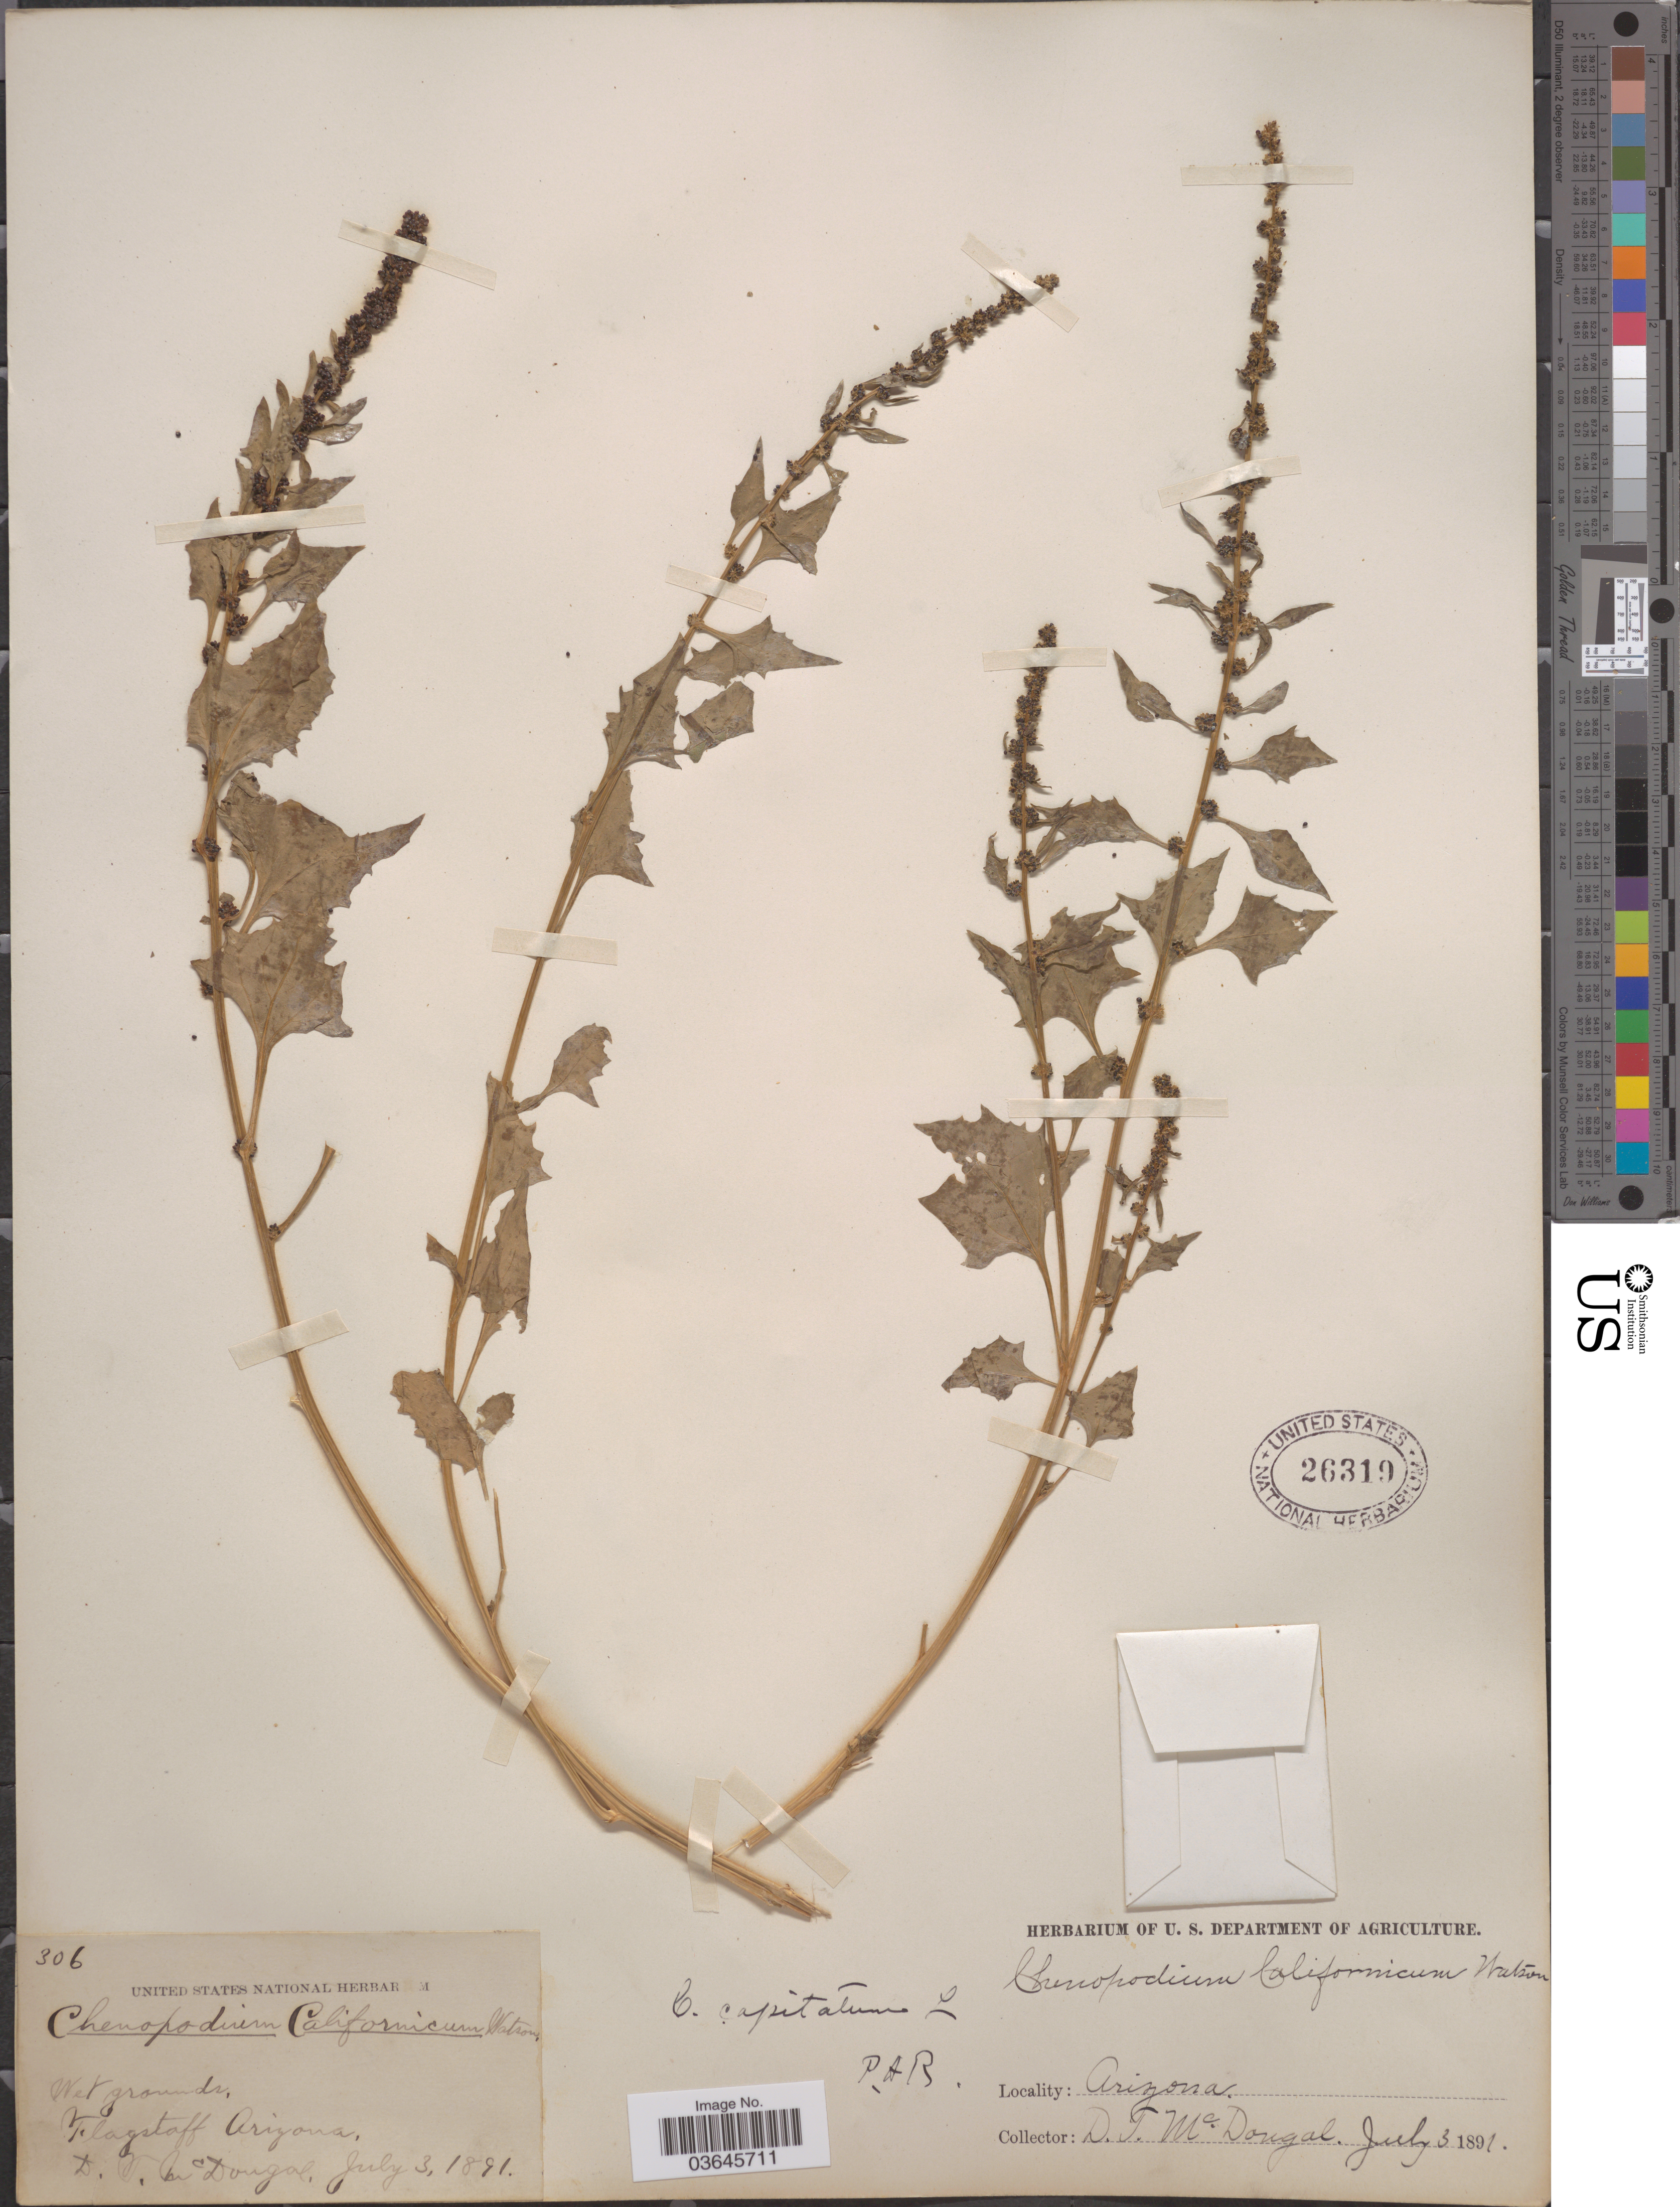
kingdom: Plantae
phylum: Tracheophyta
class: Magnoliopsida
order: Caryophyllales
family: Amaranthaceae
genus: Blitum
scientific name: Blitum capitatum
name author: L.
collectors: D. T. MacDougal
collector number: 306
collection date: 1891-07-03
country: United States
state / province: Arizona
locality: Flagstaff.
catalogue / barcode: US 26319